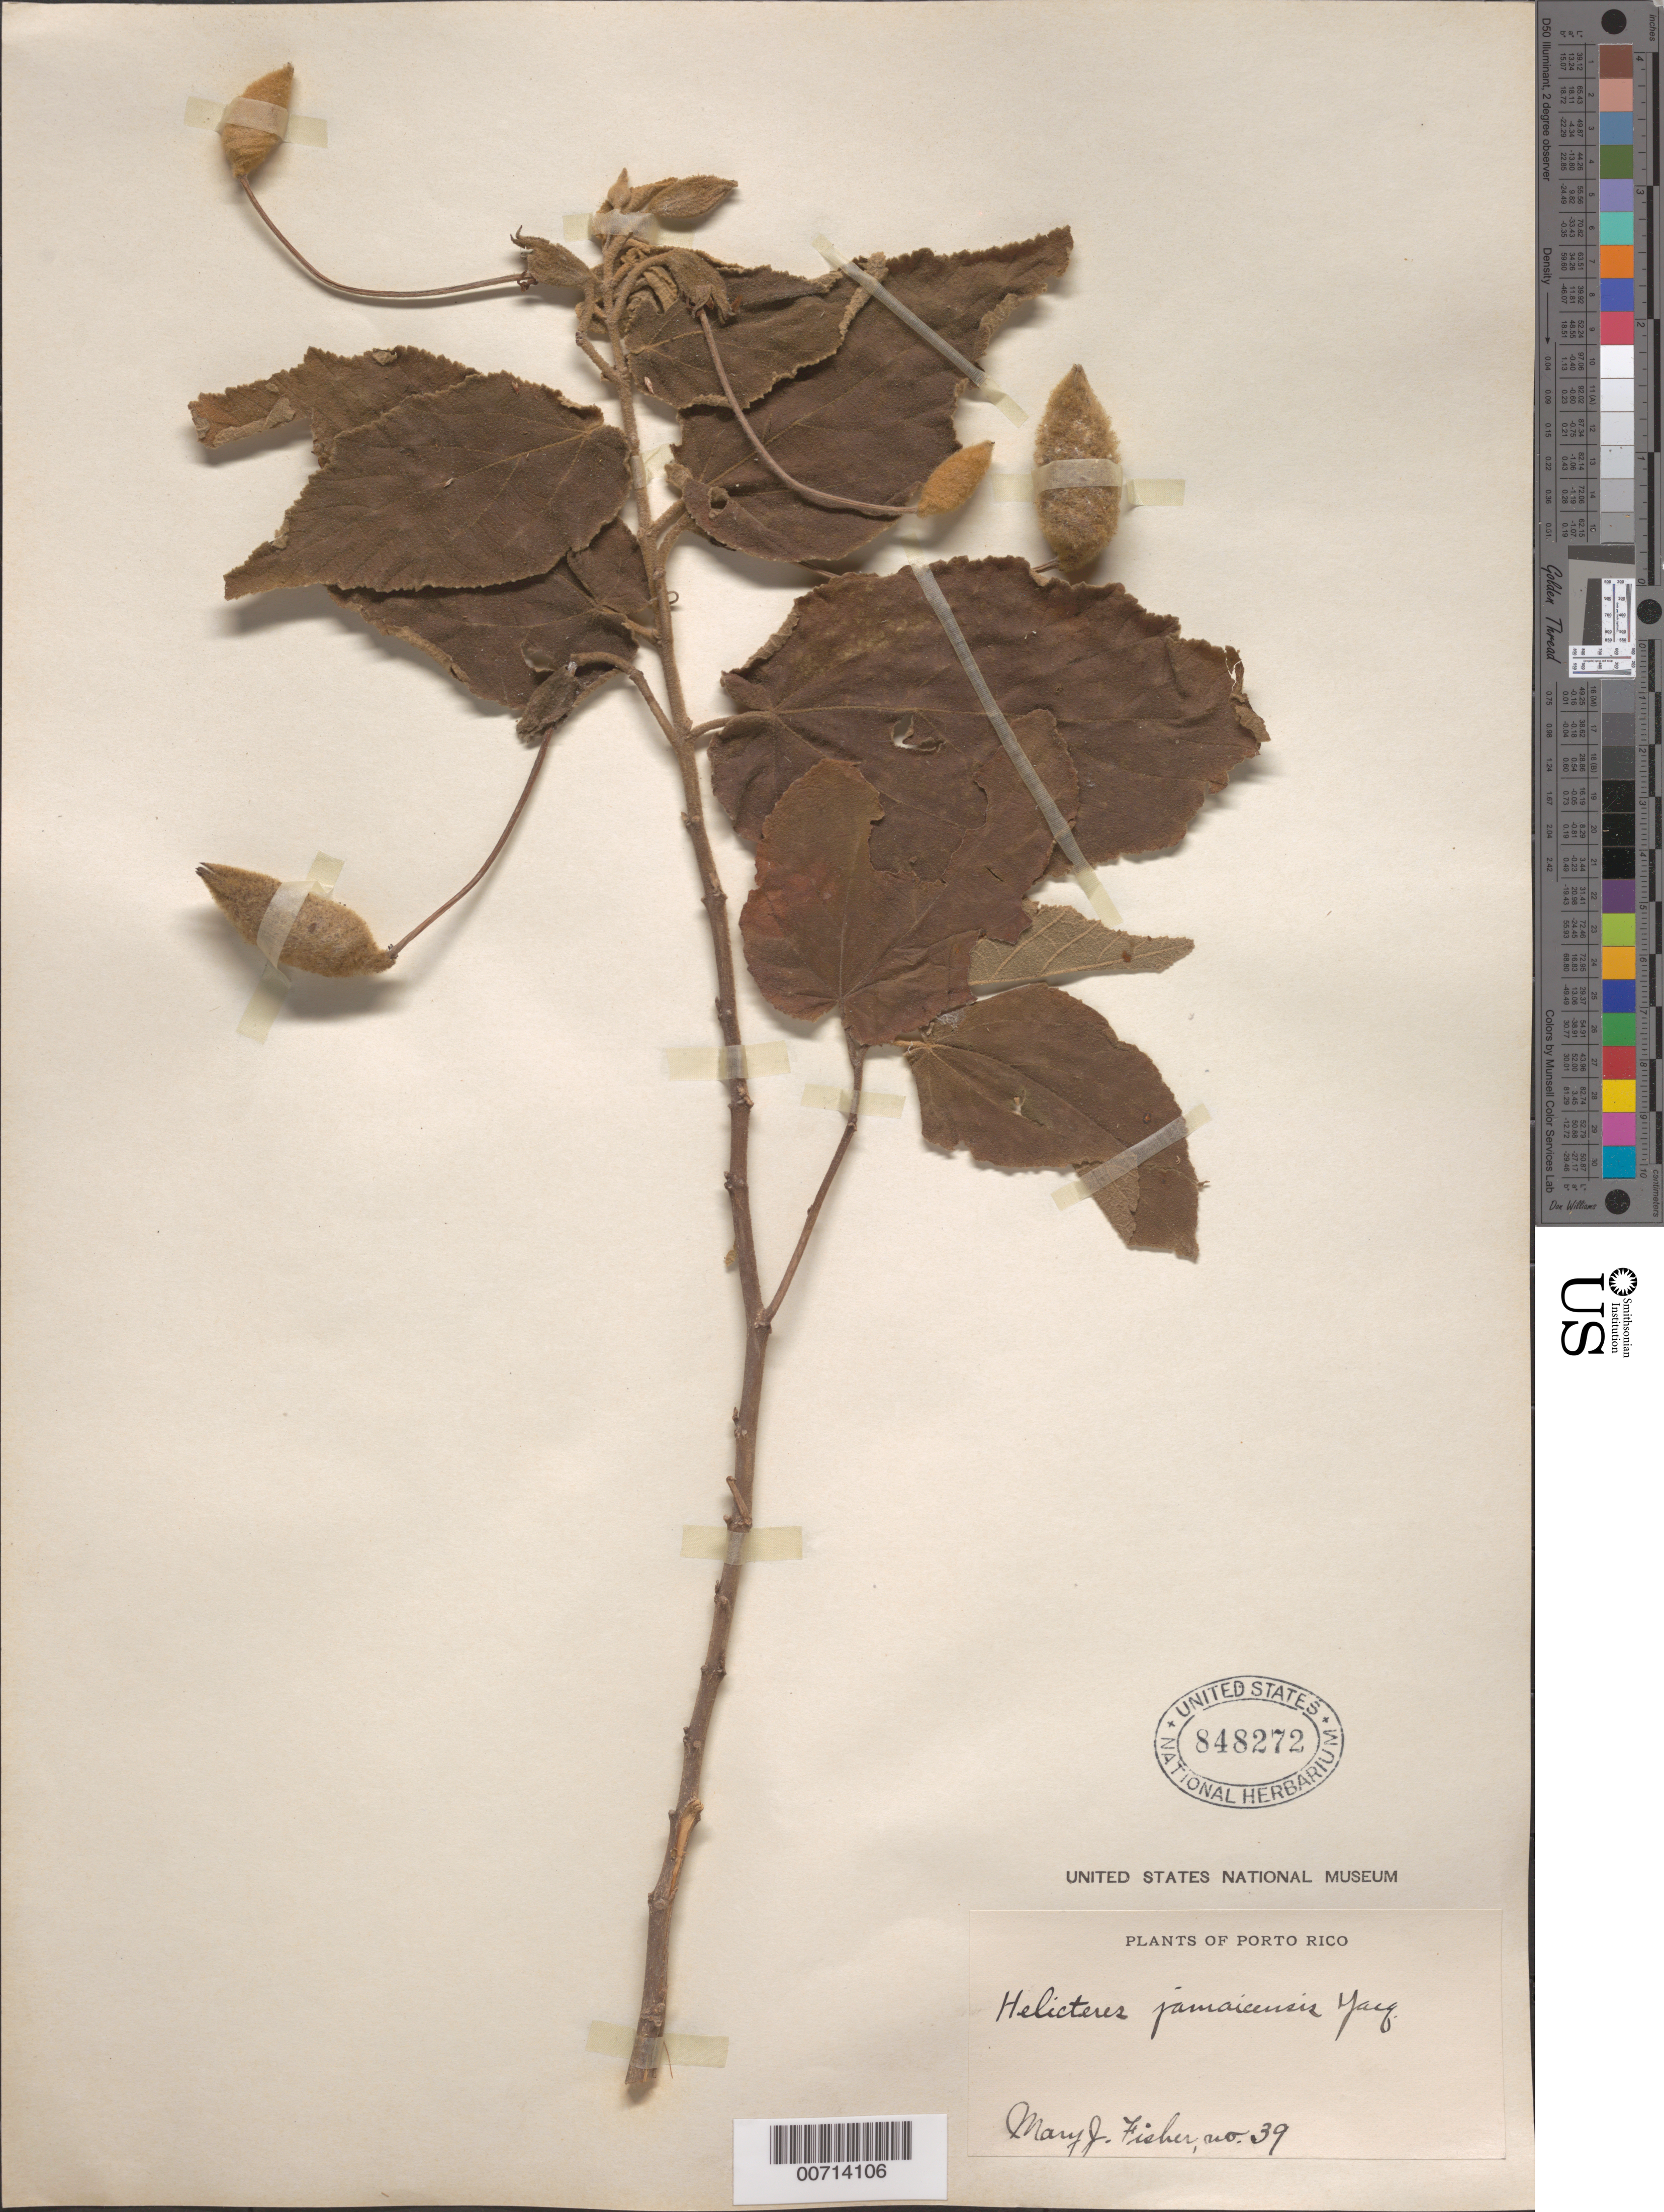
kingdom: Plantae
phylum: Tracheophyta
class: Magnoliopsida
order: Malvales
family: Malvaceae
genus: Helicteres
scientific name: Helicteres jamaicensis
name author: Jacq.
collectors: M. J. Fisher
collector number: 39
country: Puerto Rico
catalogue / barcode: US 848272